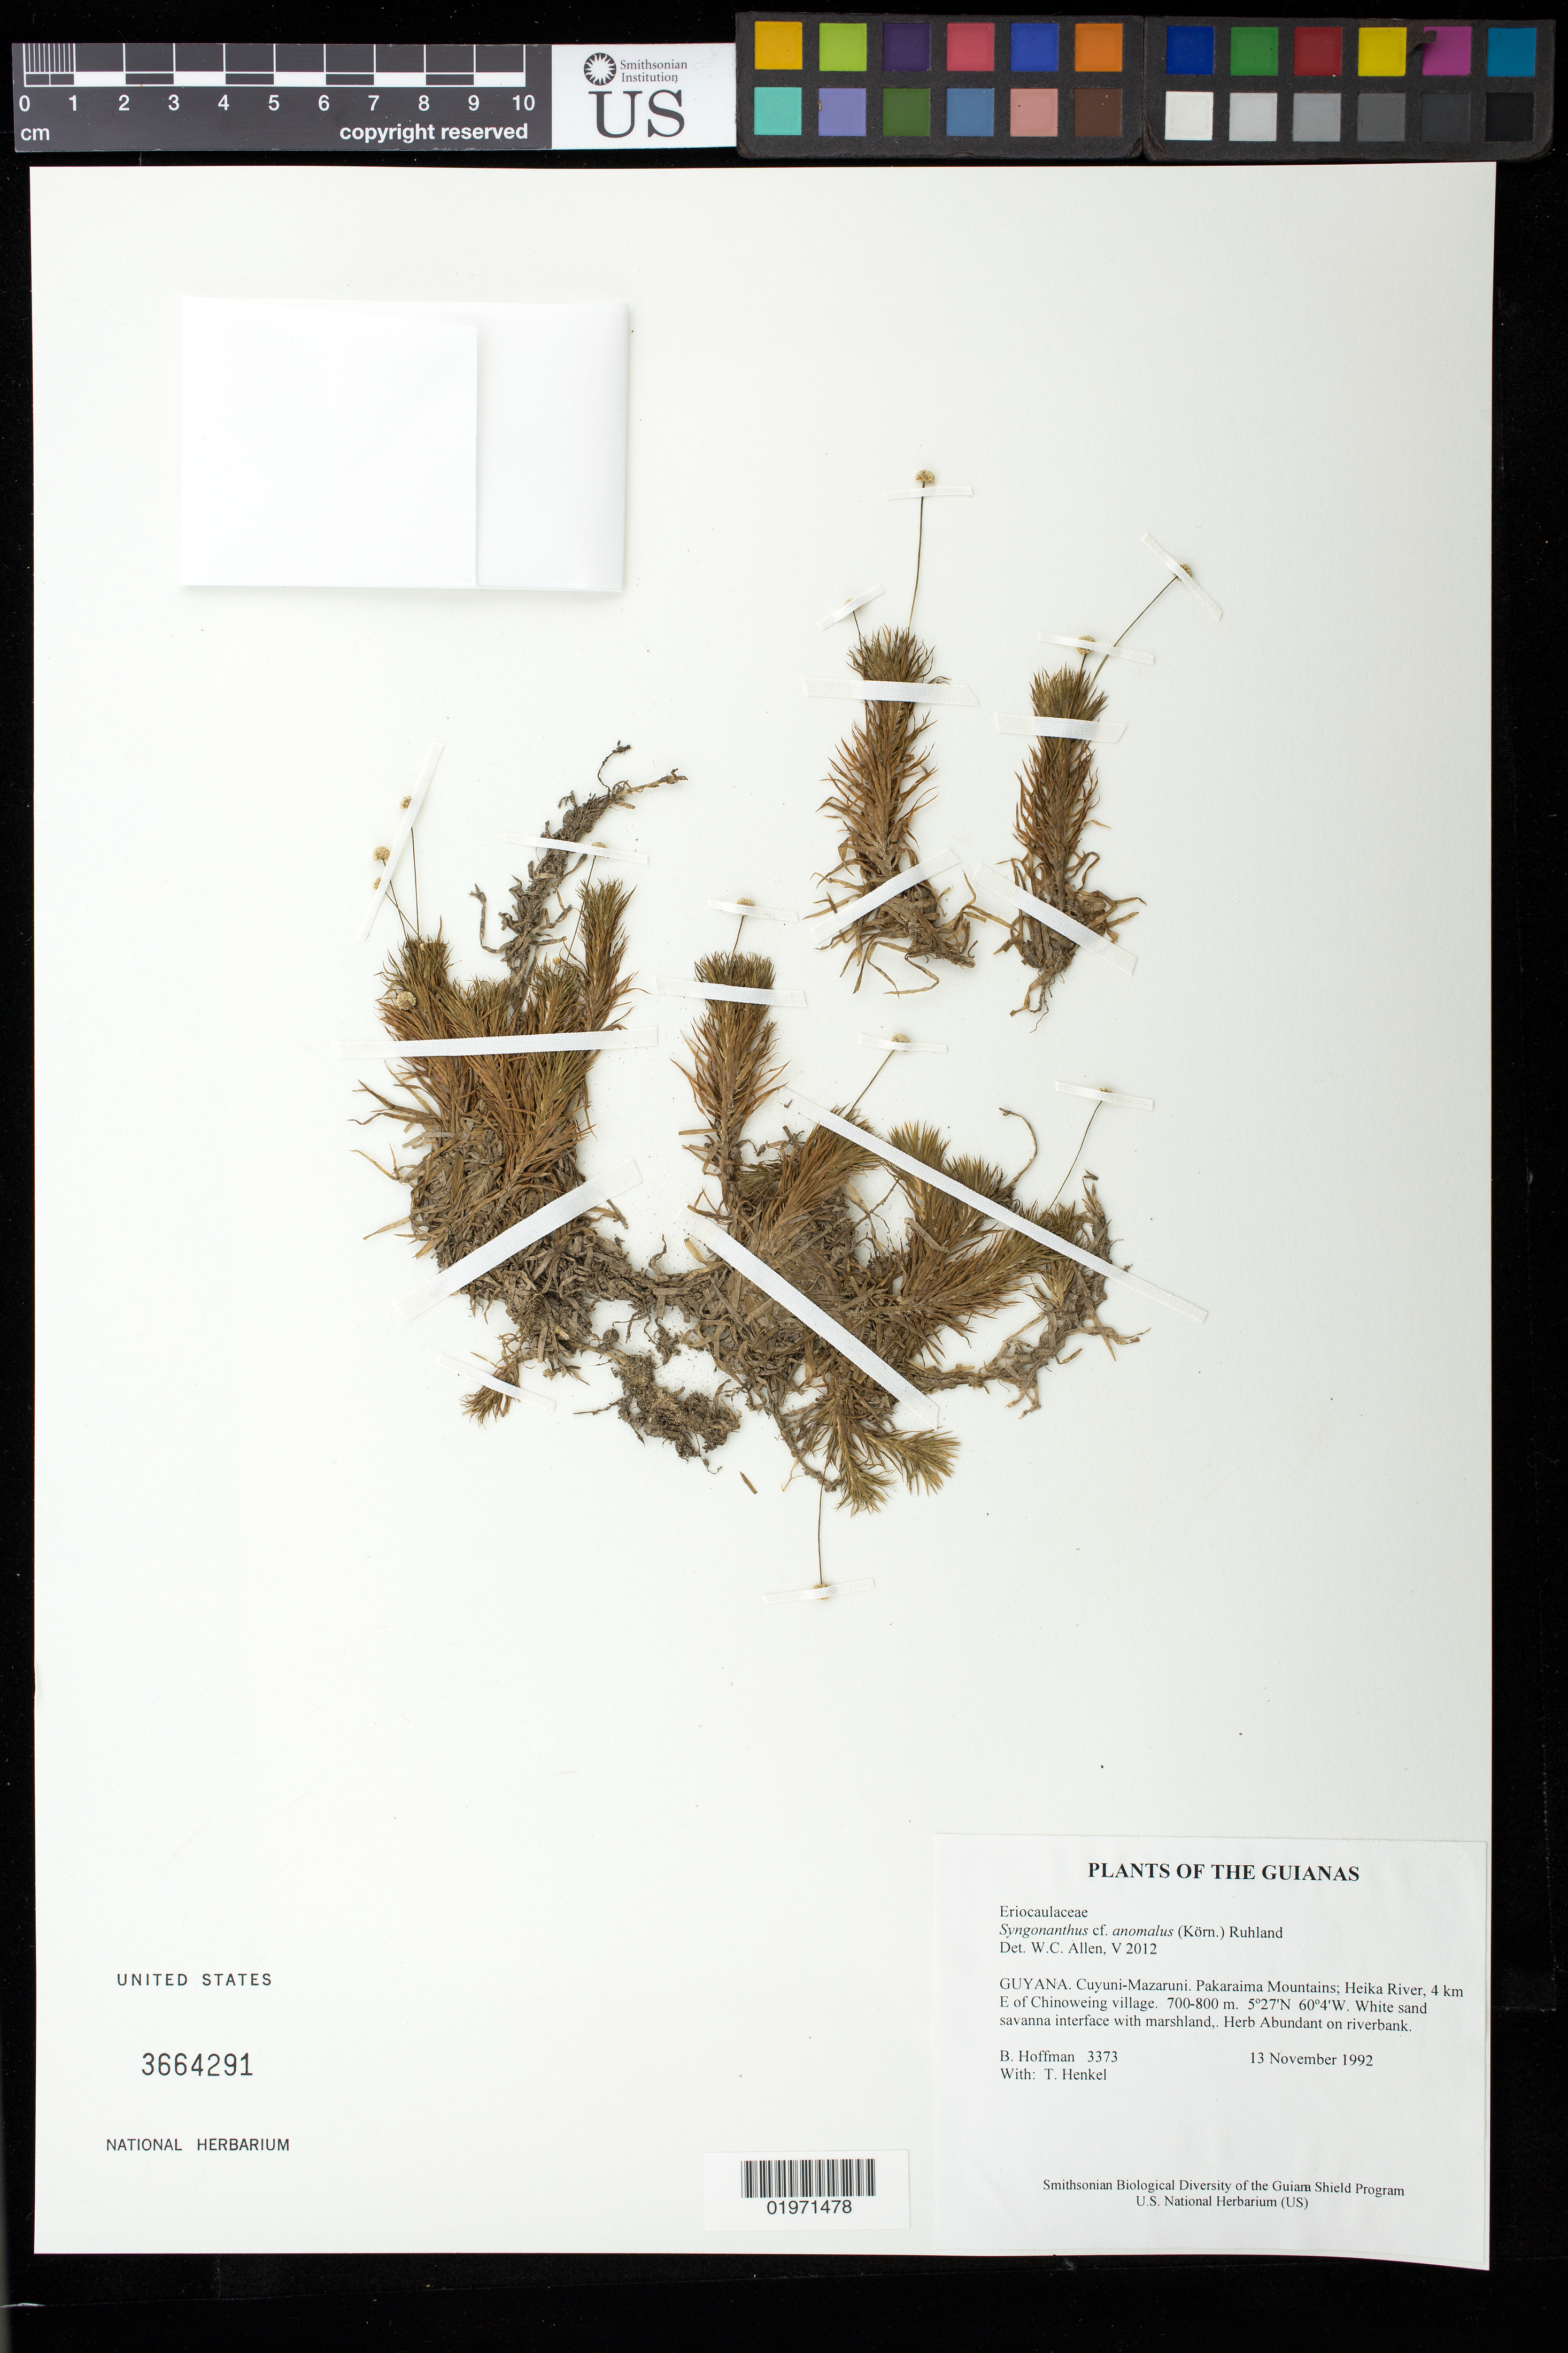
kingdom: Plantae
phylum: Tracheophyta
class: Liliopsida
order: Poales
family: Eriocaulaceae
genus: Syngonanthus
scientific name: Syngonanthus anomalus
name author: (Körn.) Ruhland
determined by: Allen, W. C., (UNITED STATES)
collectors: B. Hoffman & T. Henkel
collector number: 3373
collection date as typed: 13 November 1992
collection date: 1992-11-13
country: Guyana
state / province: Cuyuni-Mazaruni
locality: Pakaraima Mountains; Heika River, 4 km E of Chinoweing village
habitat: White sand savanna interface with marshland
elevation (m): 700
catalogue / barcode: US 3664291